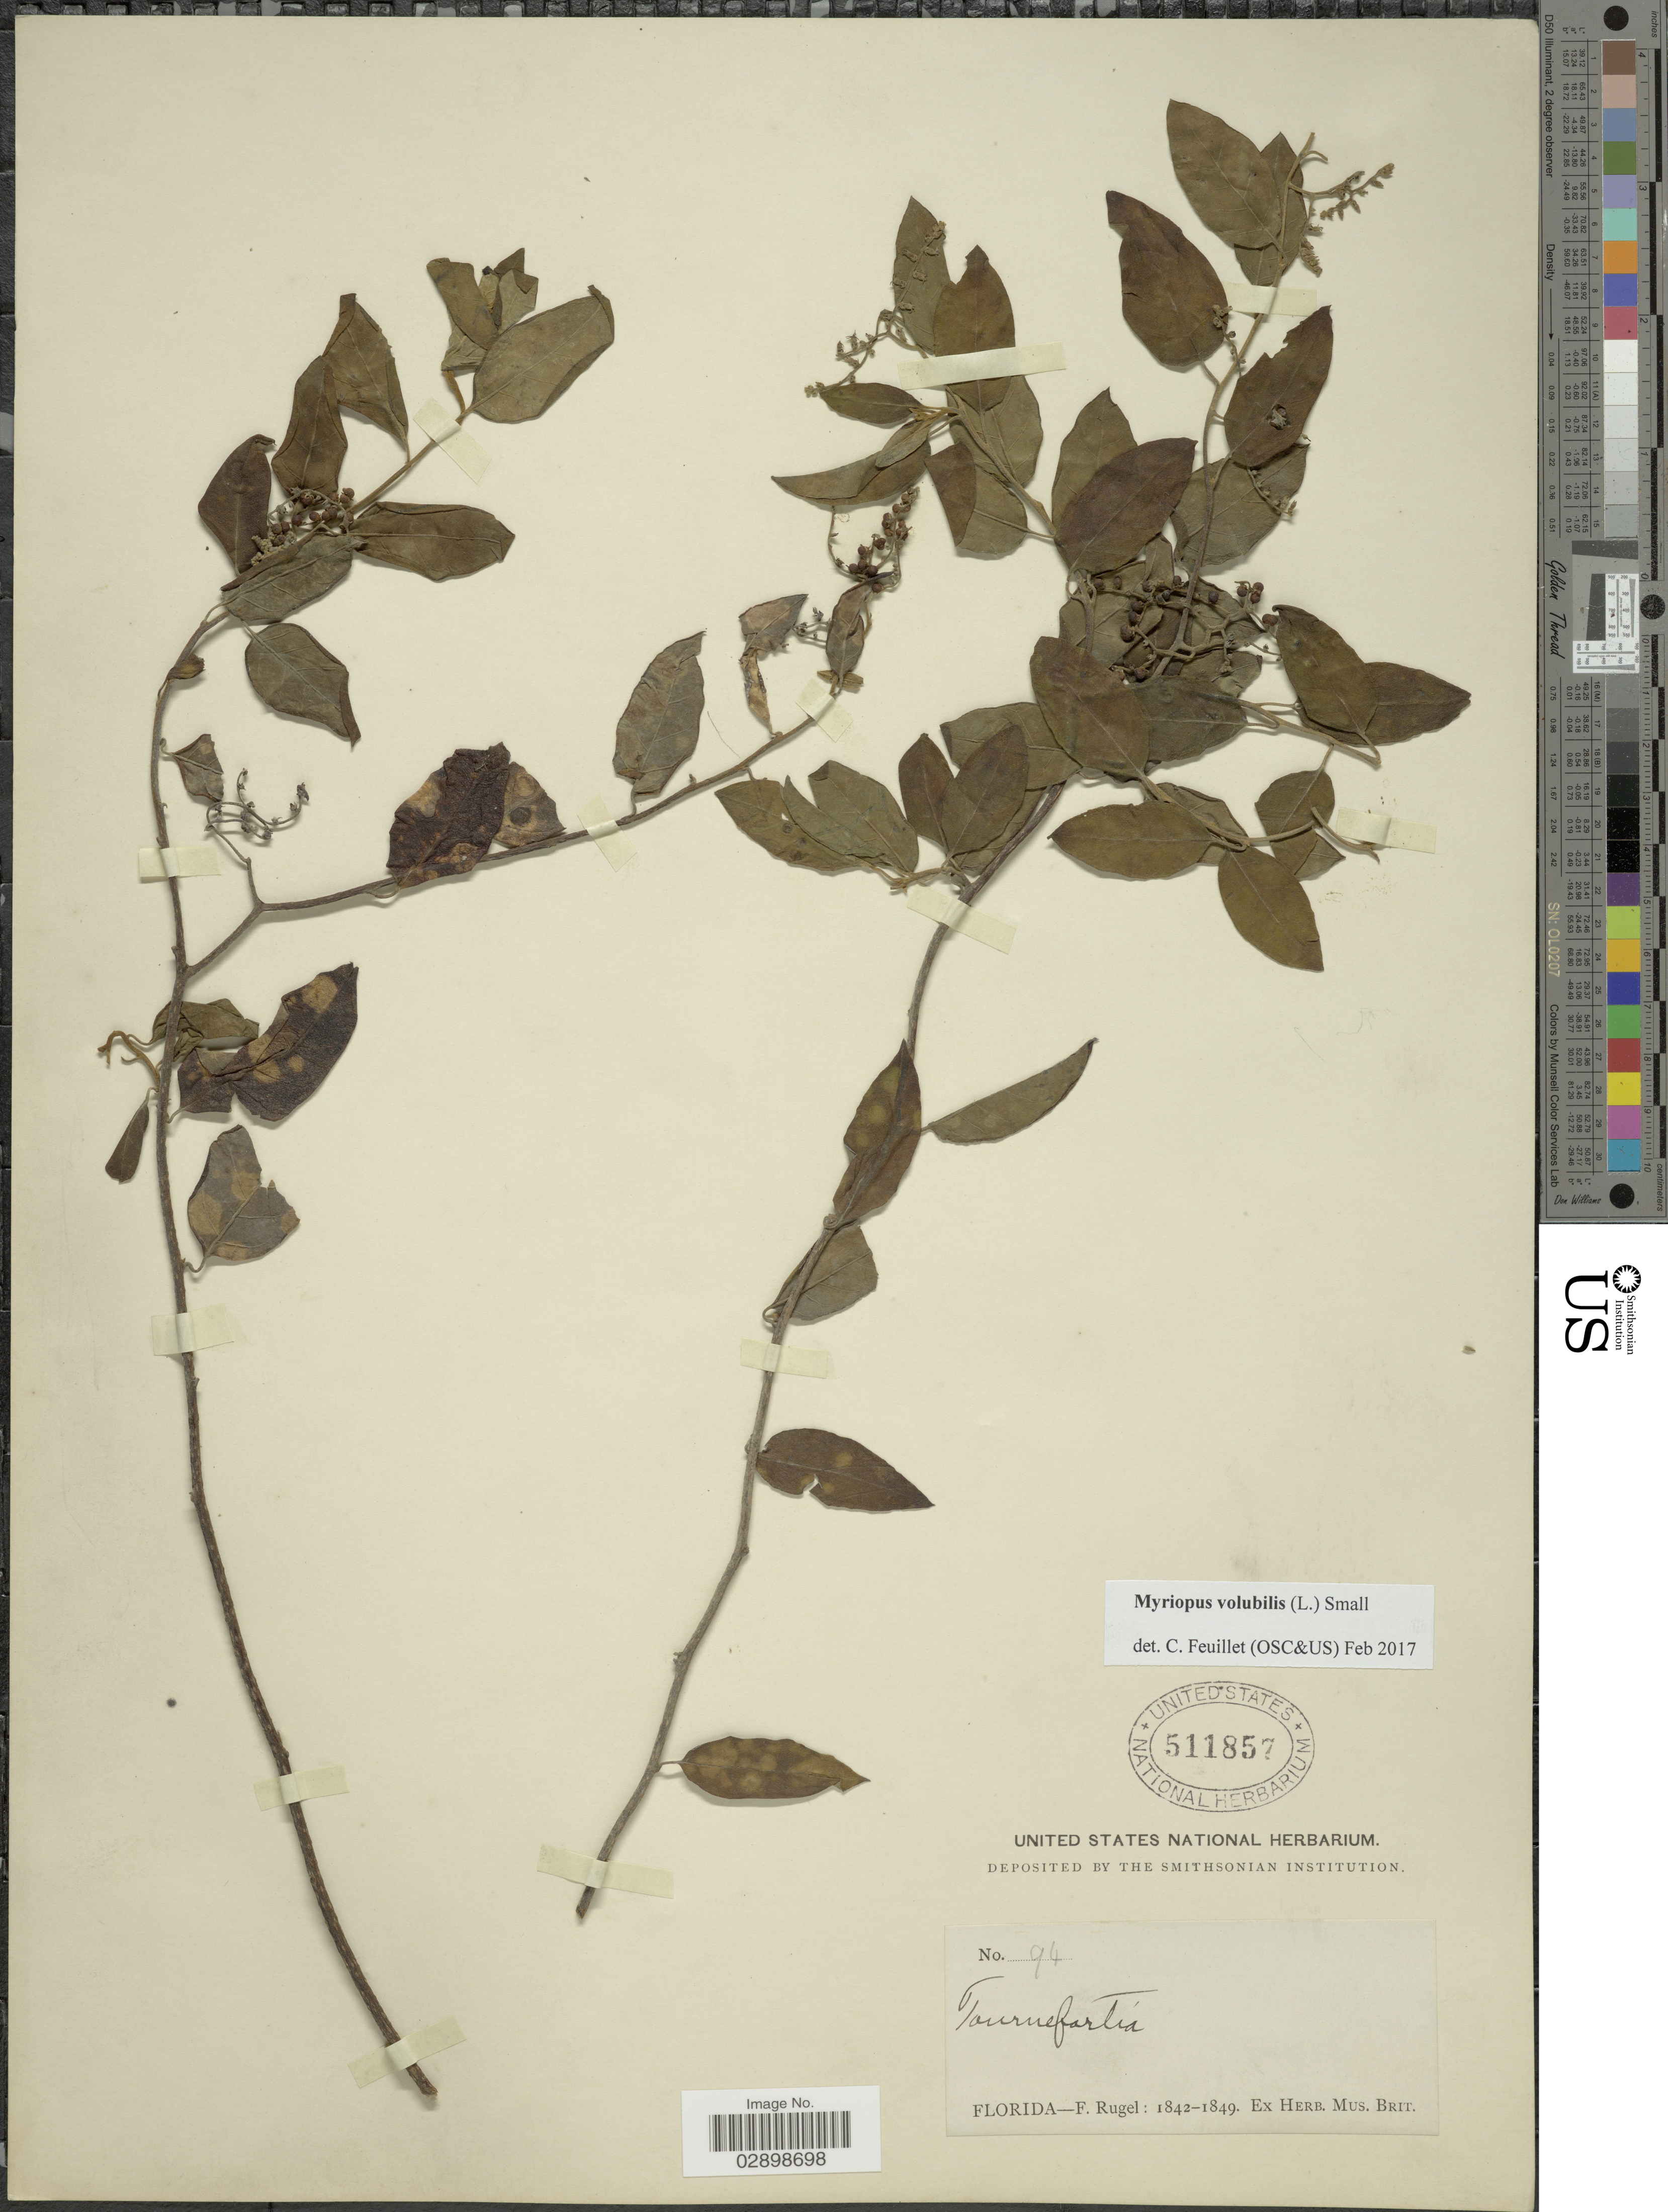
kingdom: Plantae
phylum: Tracheophyta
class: Magnoliopsida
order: Boraginales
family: Heliotropiaceae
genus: Myriopus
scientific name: Myriopus volubilis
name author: (L.) Small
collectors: F. Rugel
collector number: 94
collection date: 1842/1849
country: United States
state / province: Florida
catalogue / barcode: US 511857